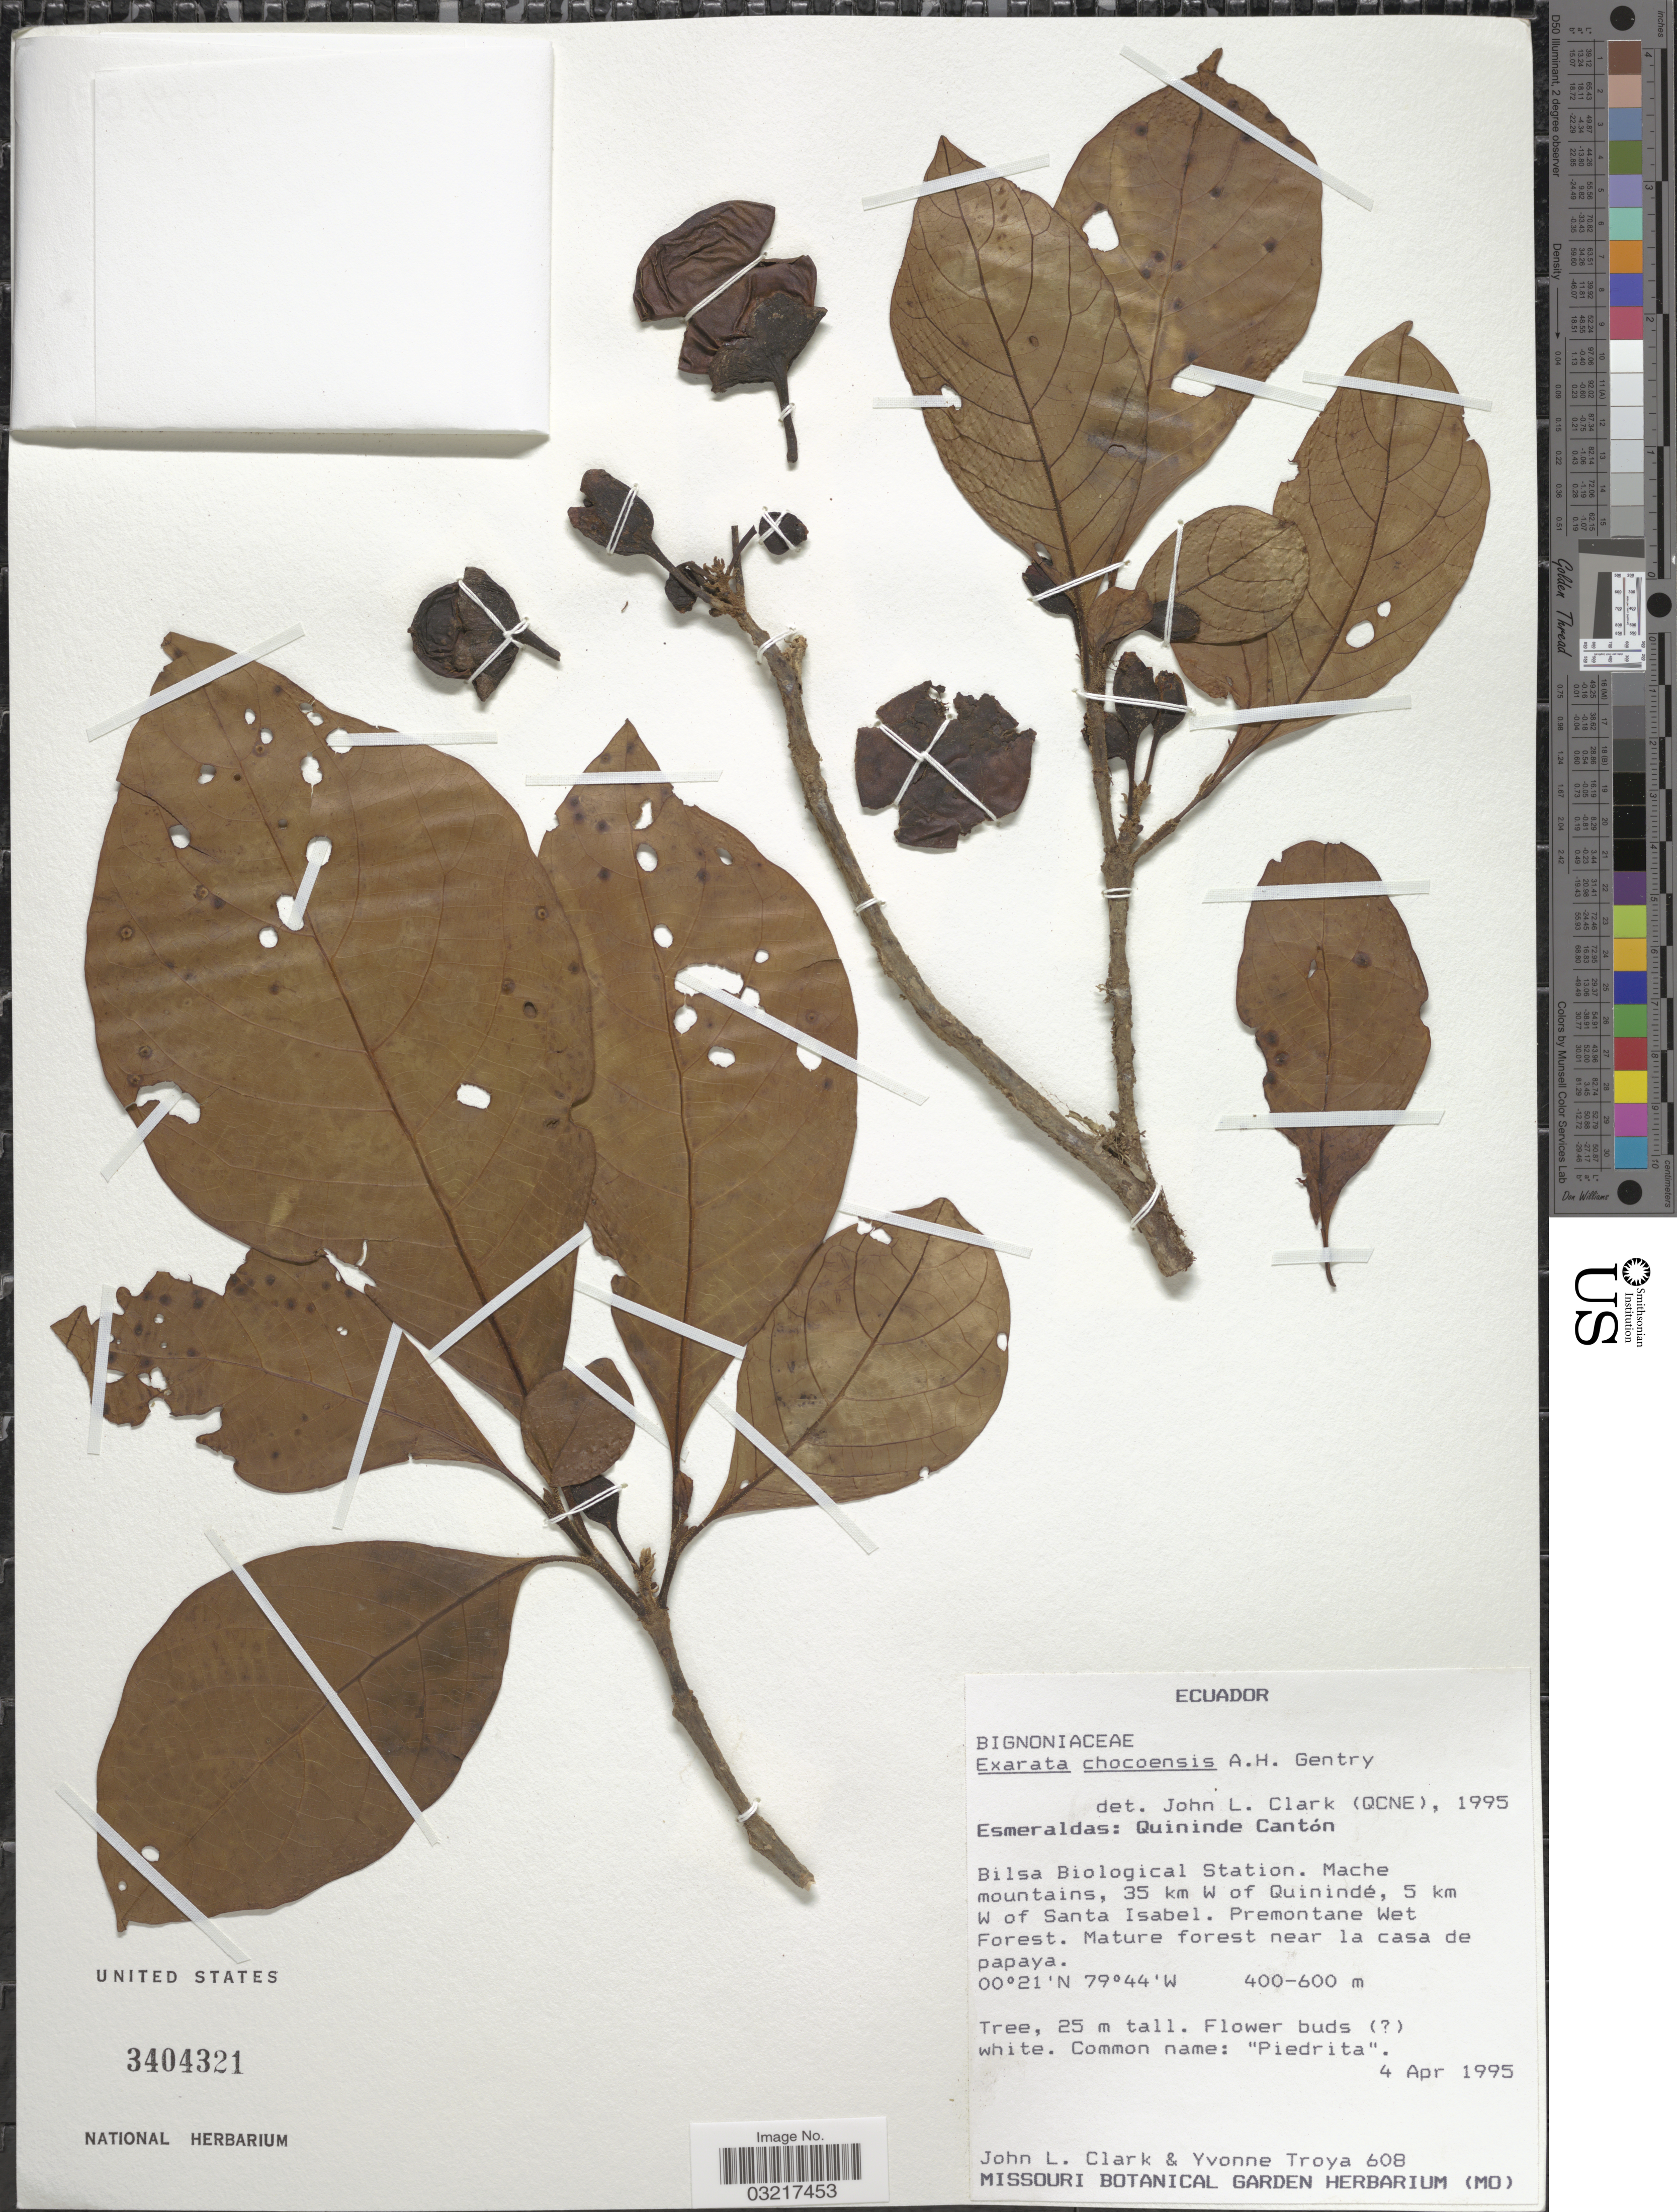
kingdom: Plantae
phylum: Tracheophyta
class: Magnoliopsida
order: Lamiales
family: Schlegeliaceae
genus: Exarata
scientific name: Exarata sp.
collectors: J. L. Clark & Y. Troya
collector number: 608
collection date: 1995-04-04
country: Ecuador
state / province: Esmeraldas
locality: Quininde Cantón. Bilsa Biological Station. Mache Mountains, 35 km W of Quinindé, 5 km W of Santa Isabel. Promontane Wet Forest. Mature forest near la casa de papaya.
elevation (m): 400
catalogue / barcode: US 3404321